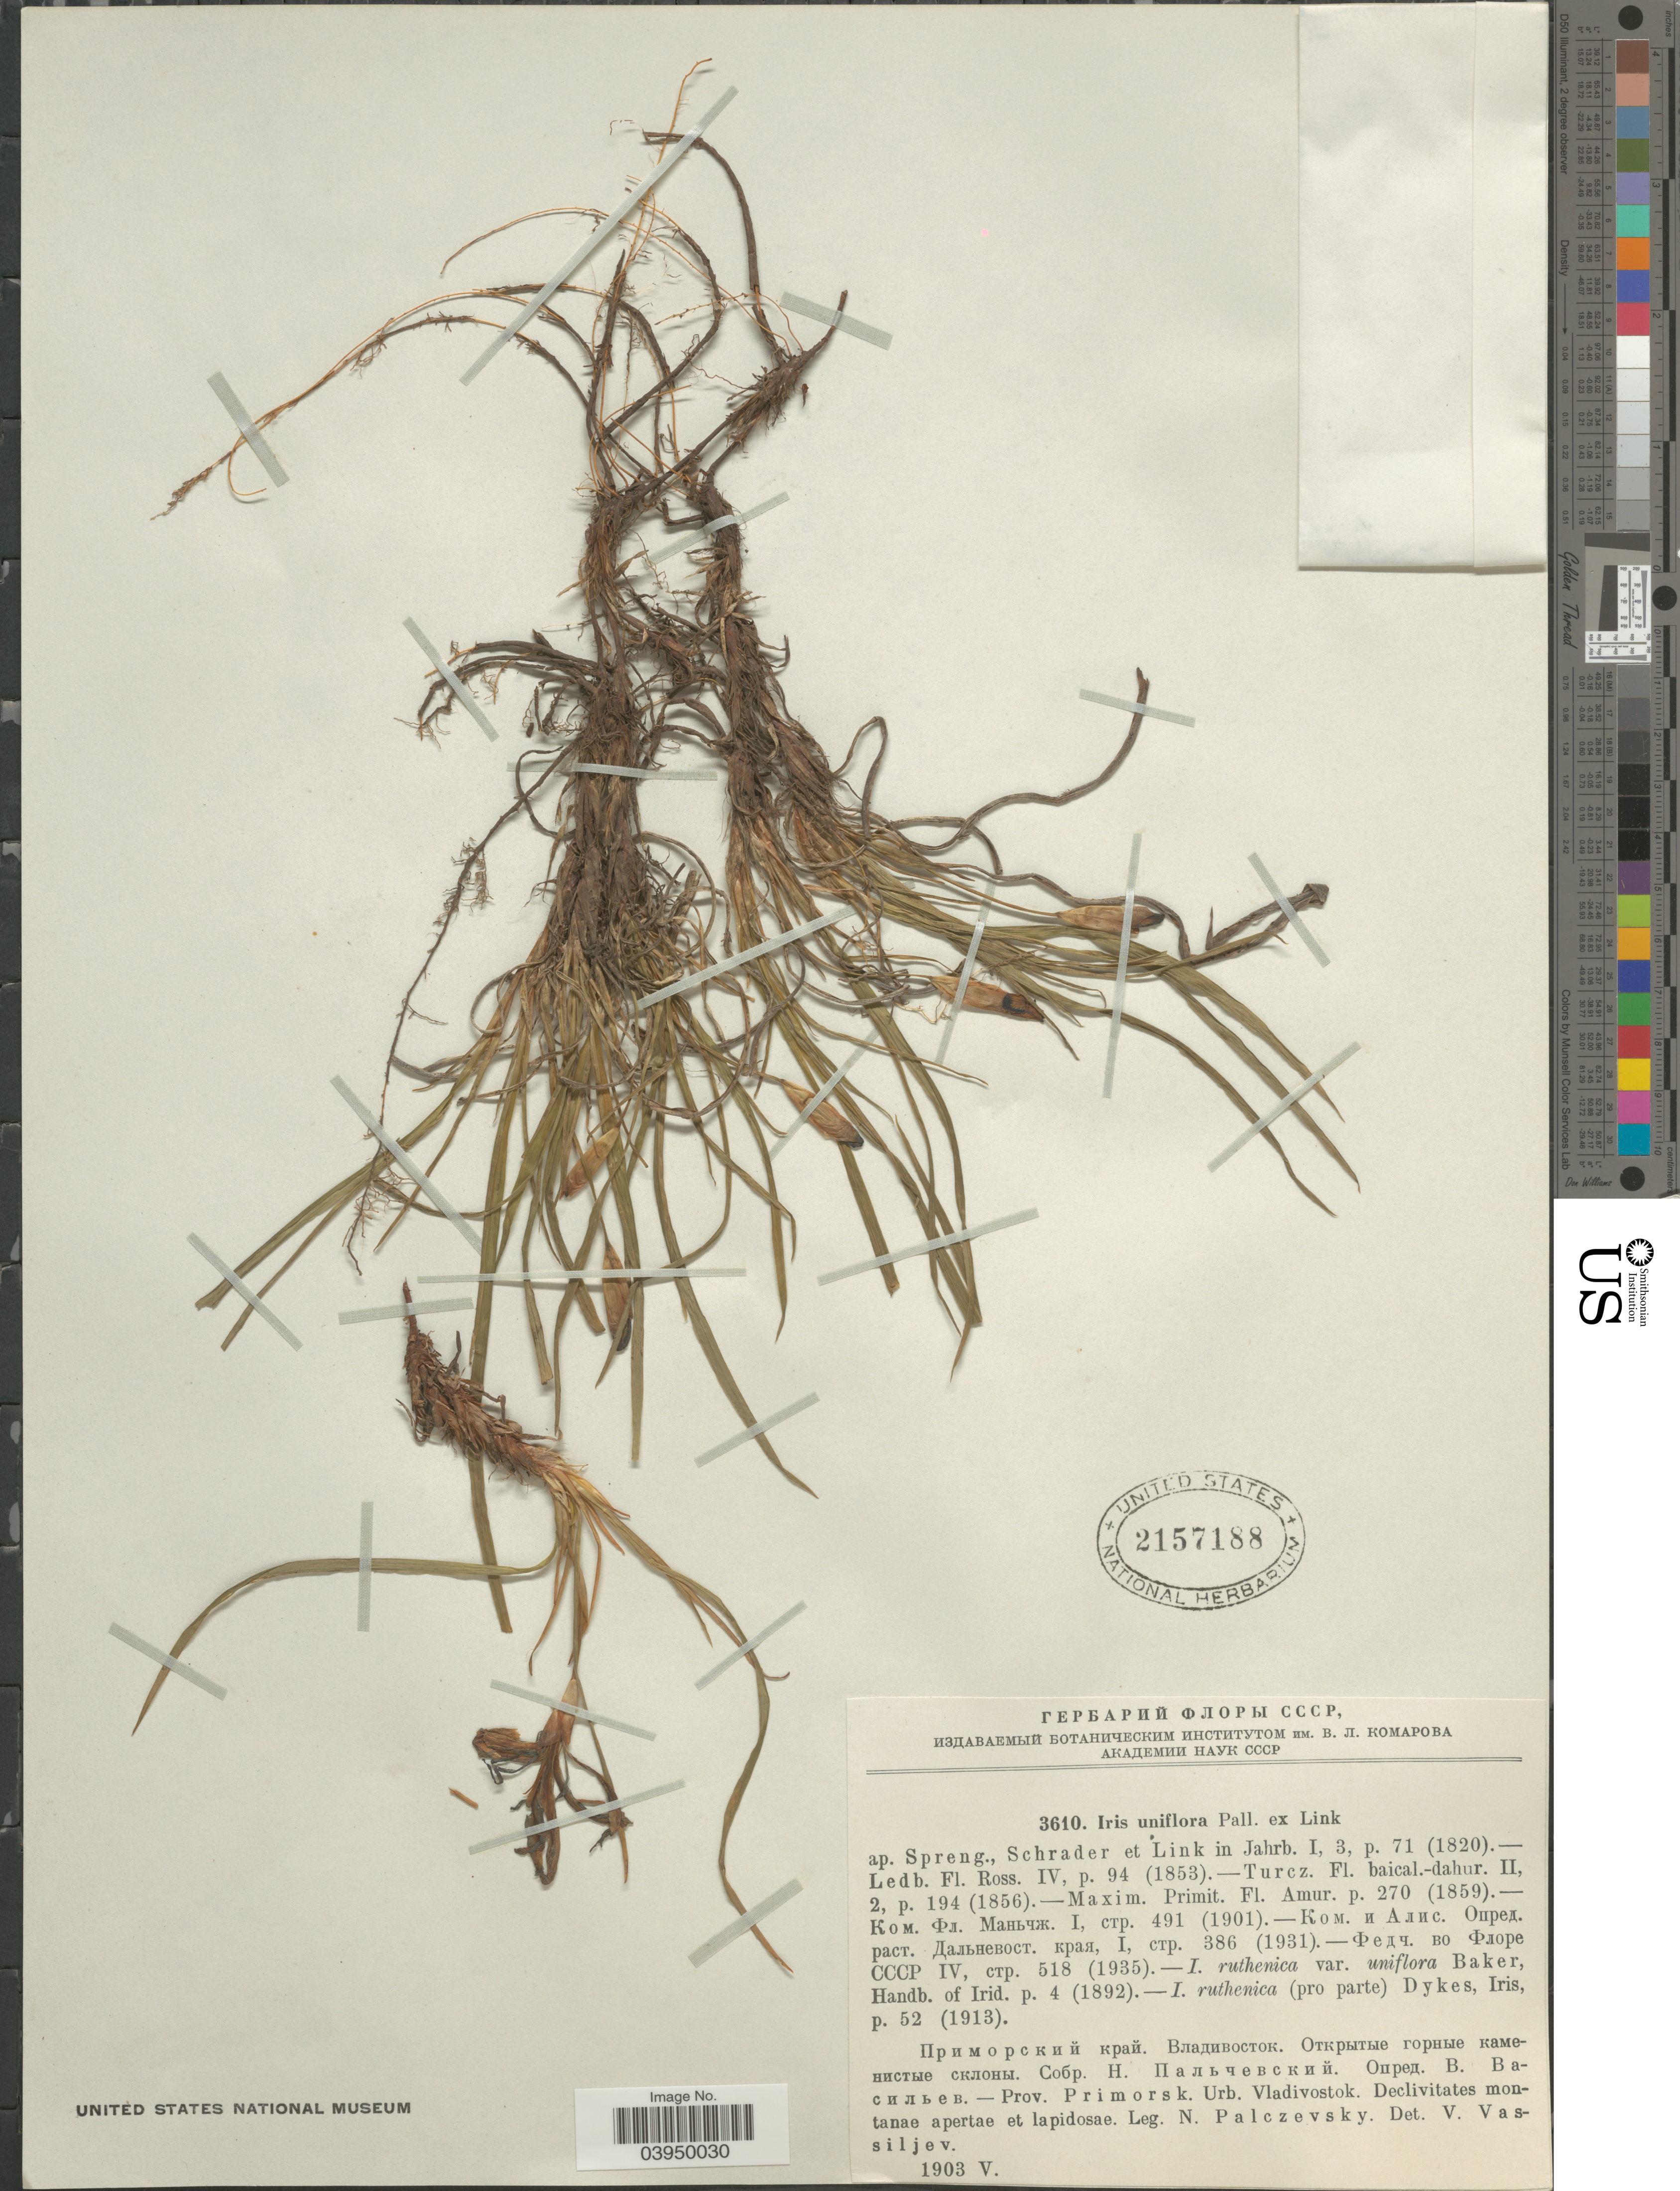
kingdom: Plantae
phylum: Tracheophyta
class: Liliopsida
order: Asparagales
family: Iridaceae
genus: Iris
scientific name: Iris uniflora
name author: Pall. ex Link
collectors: N. Palczevsky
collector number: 3610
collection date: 1903-05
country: Russian Federation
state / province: Primorsky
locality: Prov. Primorsk. Urb. Vladivostok. Declivitates montanae apertae et lapidosae.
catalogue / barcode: US 2157188